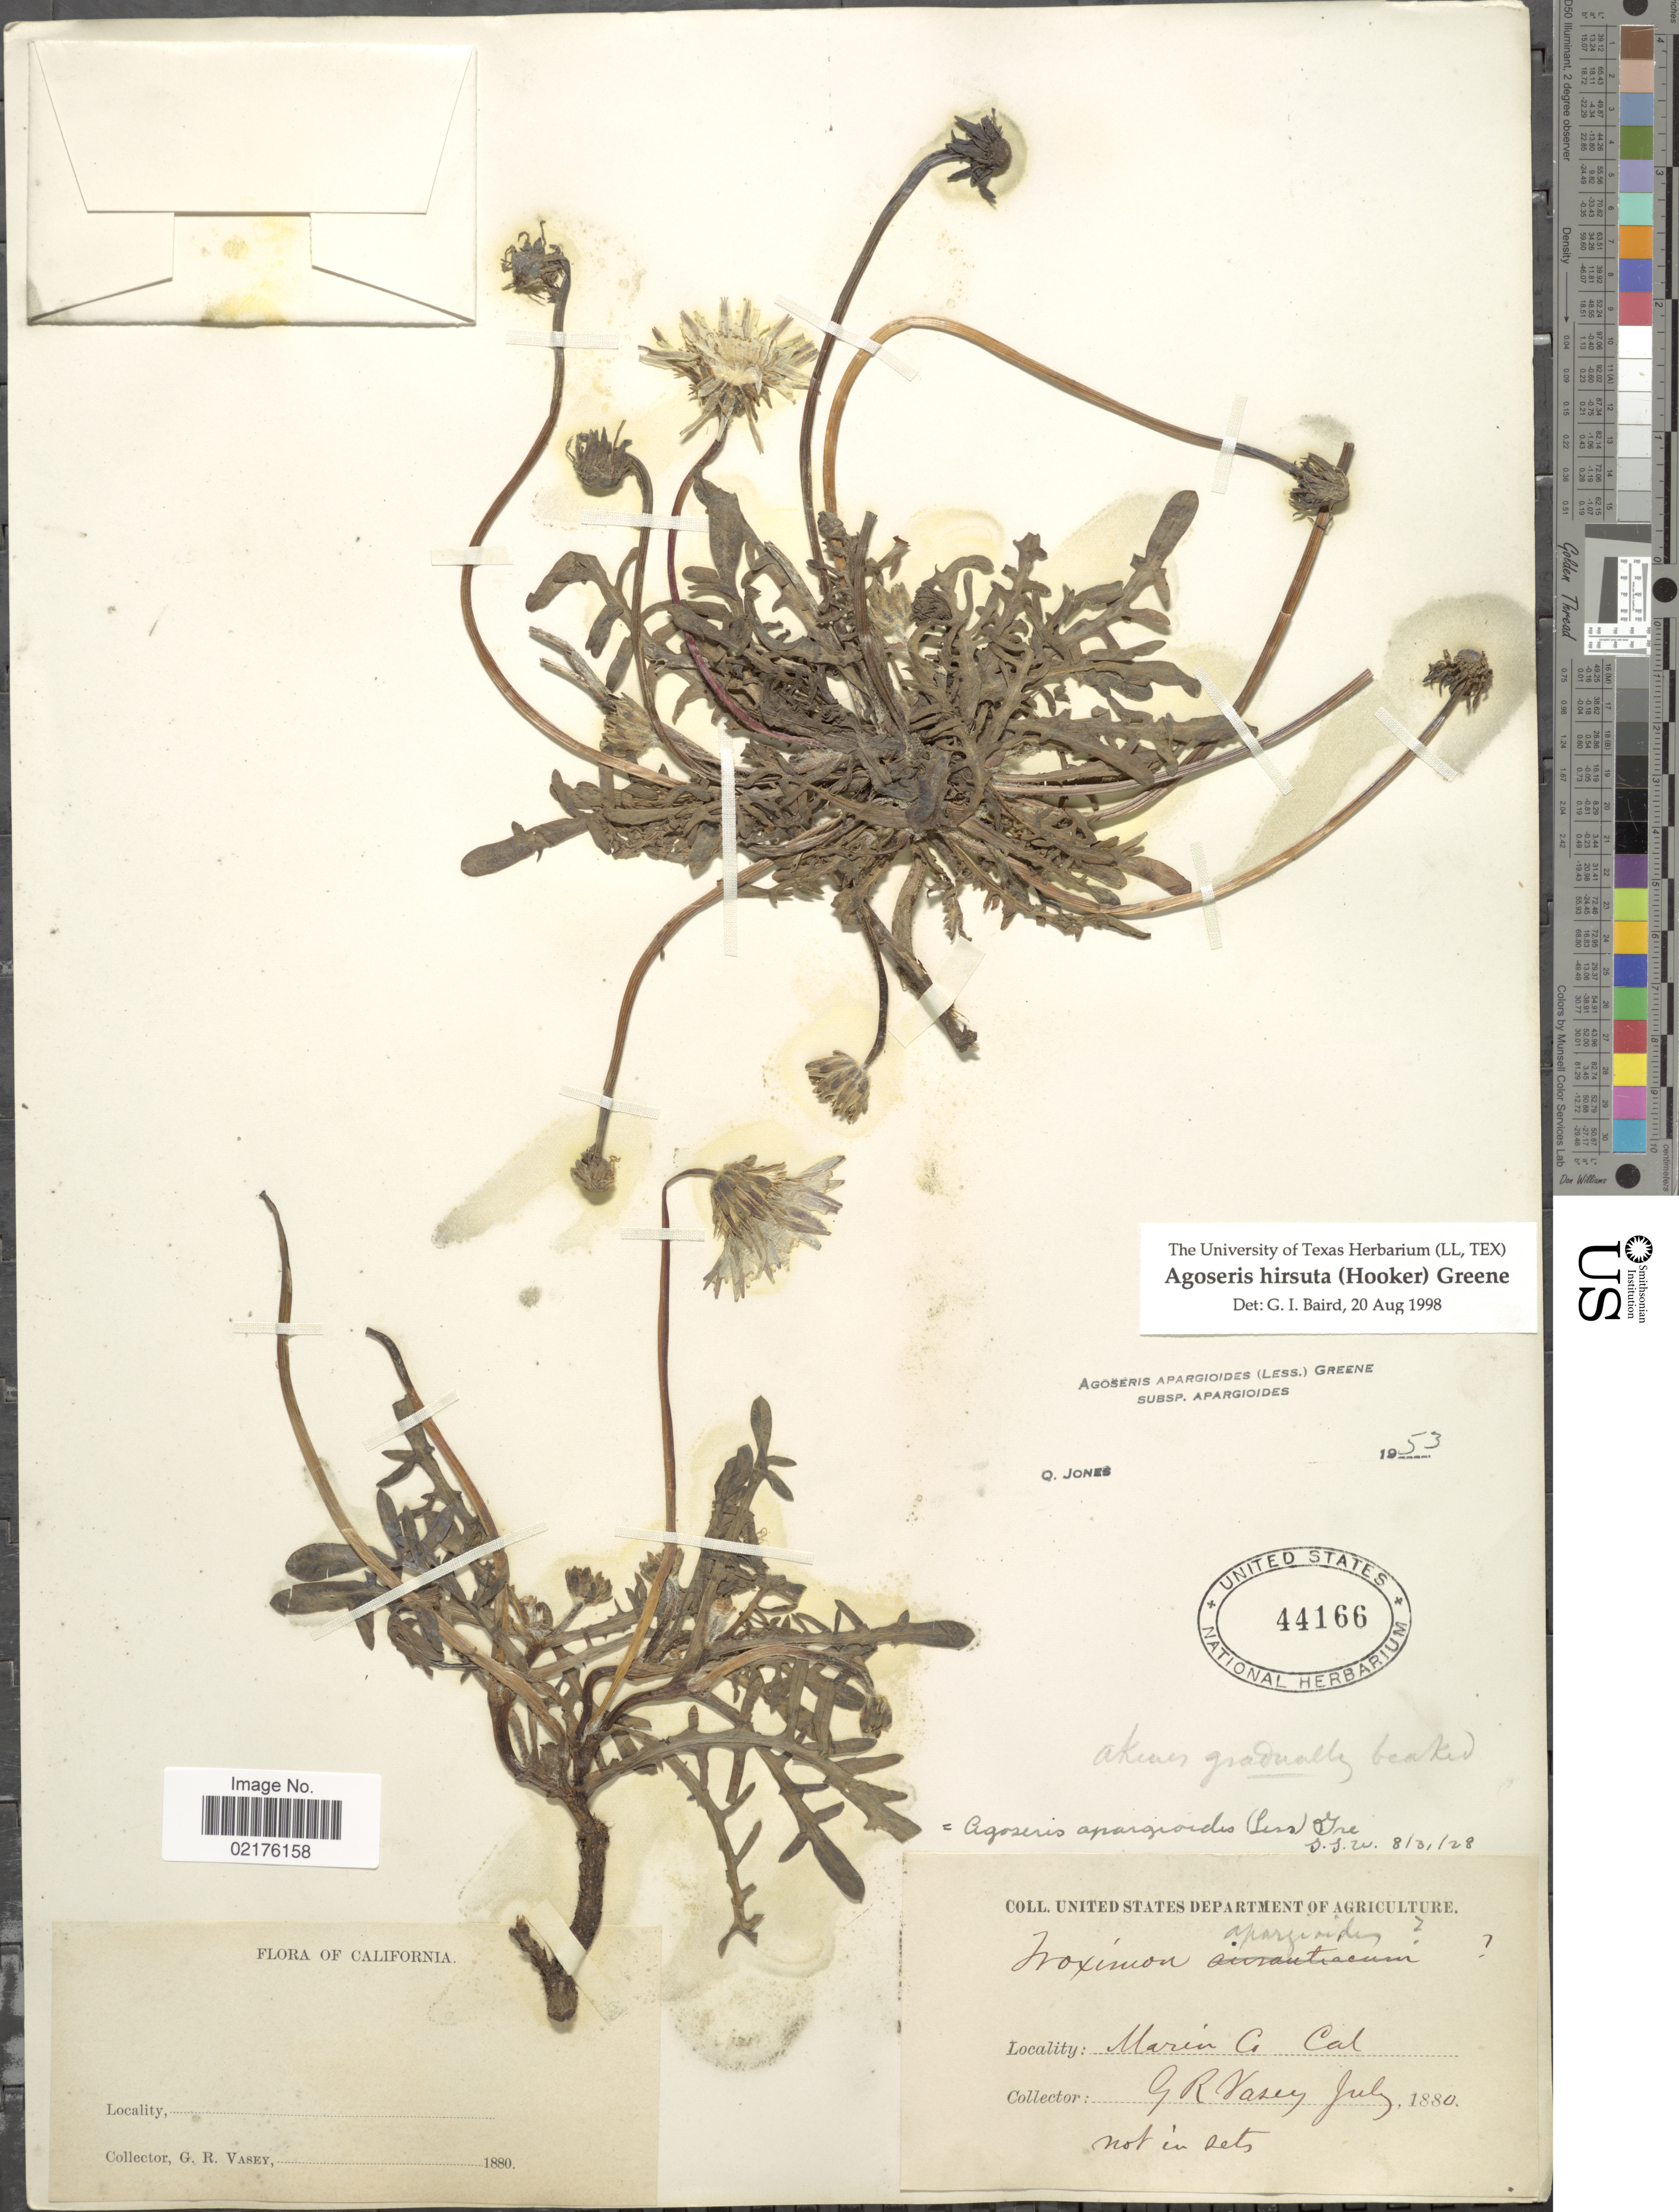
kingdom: Plantae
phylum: Tracheophyta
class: Magnoliopsida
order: Asterales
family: Asteraceae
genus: Agoseris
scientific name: Agoseris hirsuta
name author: (Hook.) Greene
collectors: G. R. Vasey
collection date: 1880-07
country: United States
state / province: California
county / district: Marin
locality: Marin Co., Cal.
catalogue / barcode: US 44166